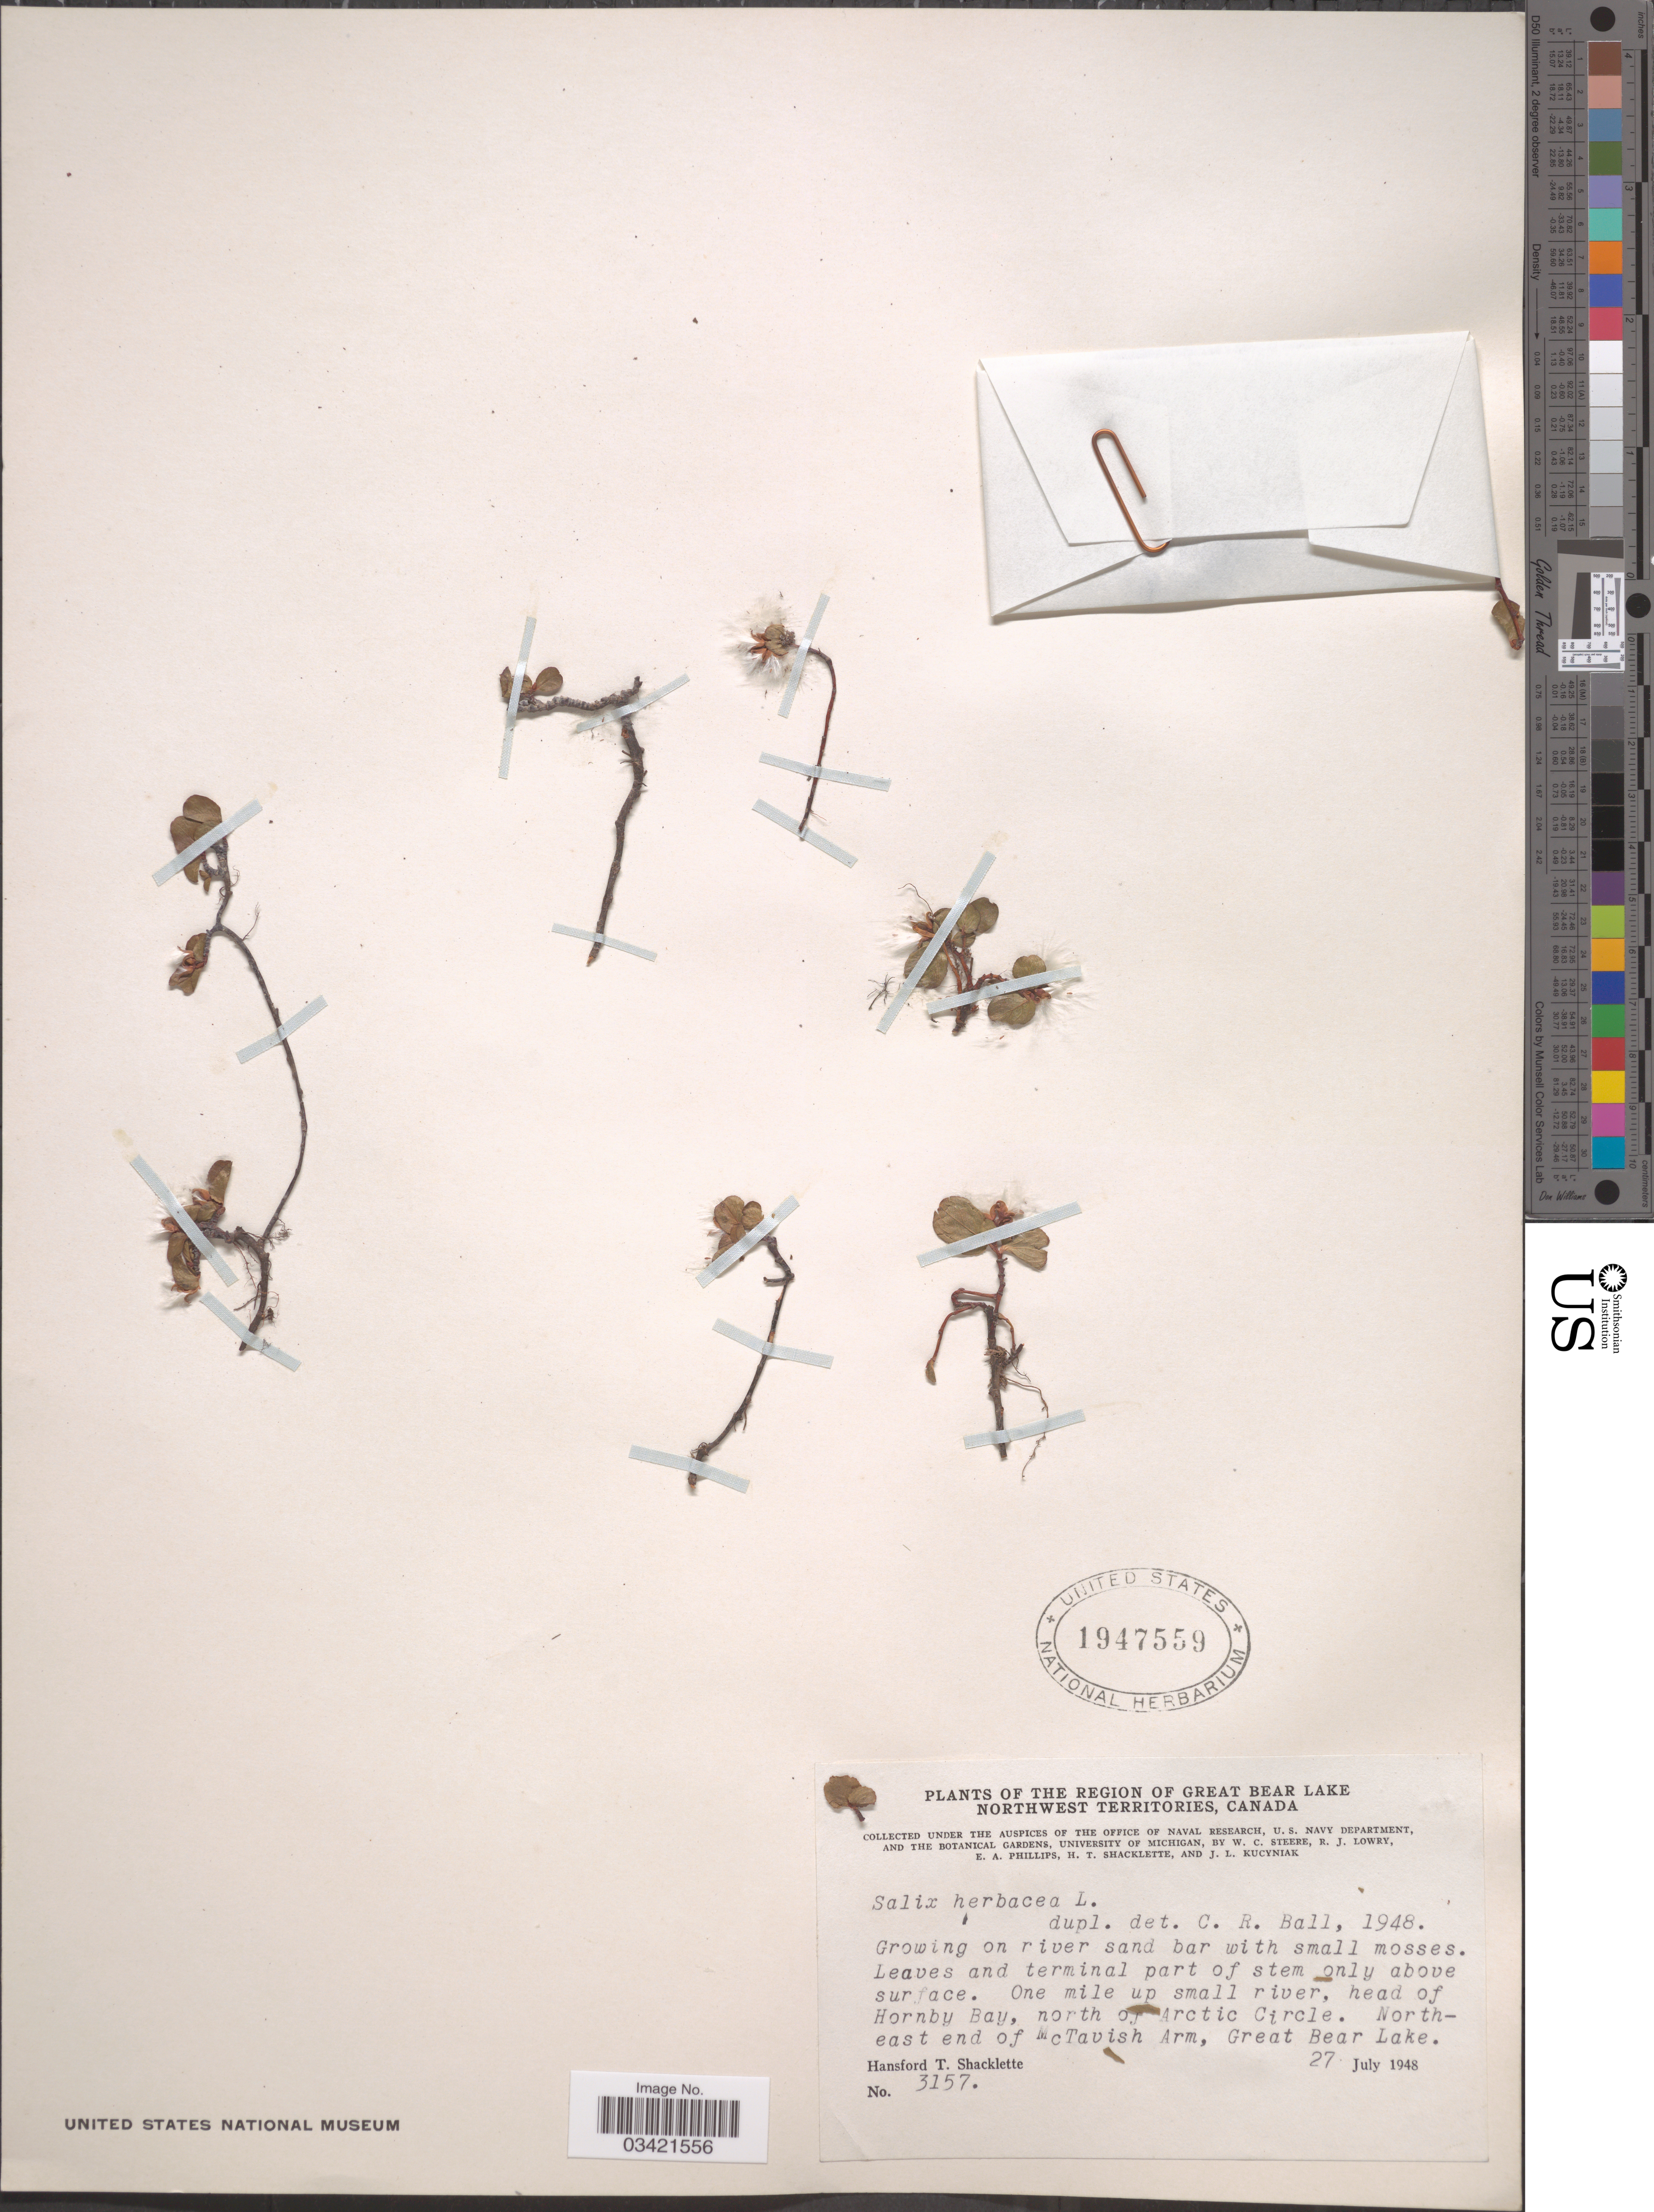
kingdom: Plantae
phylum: Tracheophyta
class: Magnoliopsida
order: Malpighiales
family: Salicaceae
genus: Salix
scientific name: Salix herbacea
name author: L.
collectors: H. Shacklette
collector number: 3157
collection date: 1948-07-27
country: Canada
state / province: Northwest Territories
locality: Region of Great Bear Lake. One mile up small river, head of Hornby Bay, north of Arctic Circle. Northeast end of McTavish Arm, Great Bear Lake.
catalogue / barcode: US 1947559